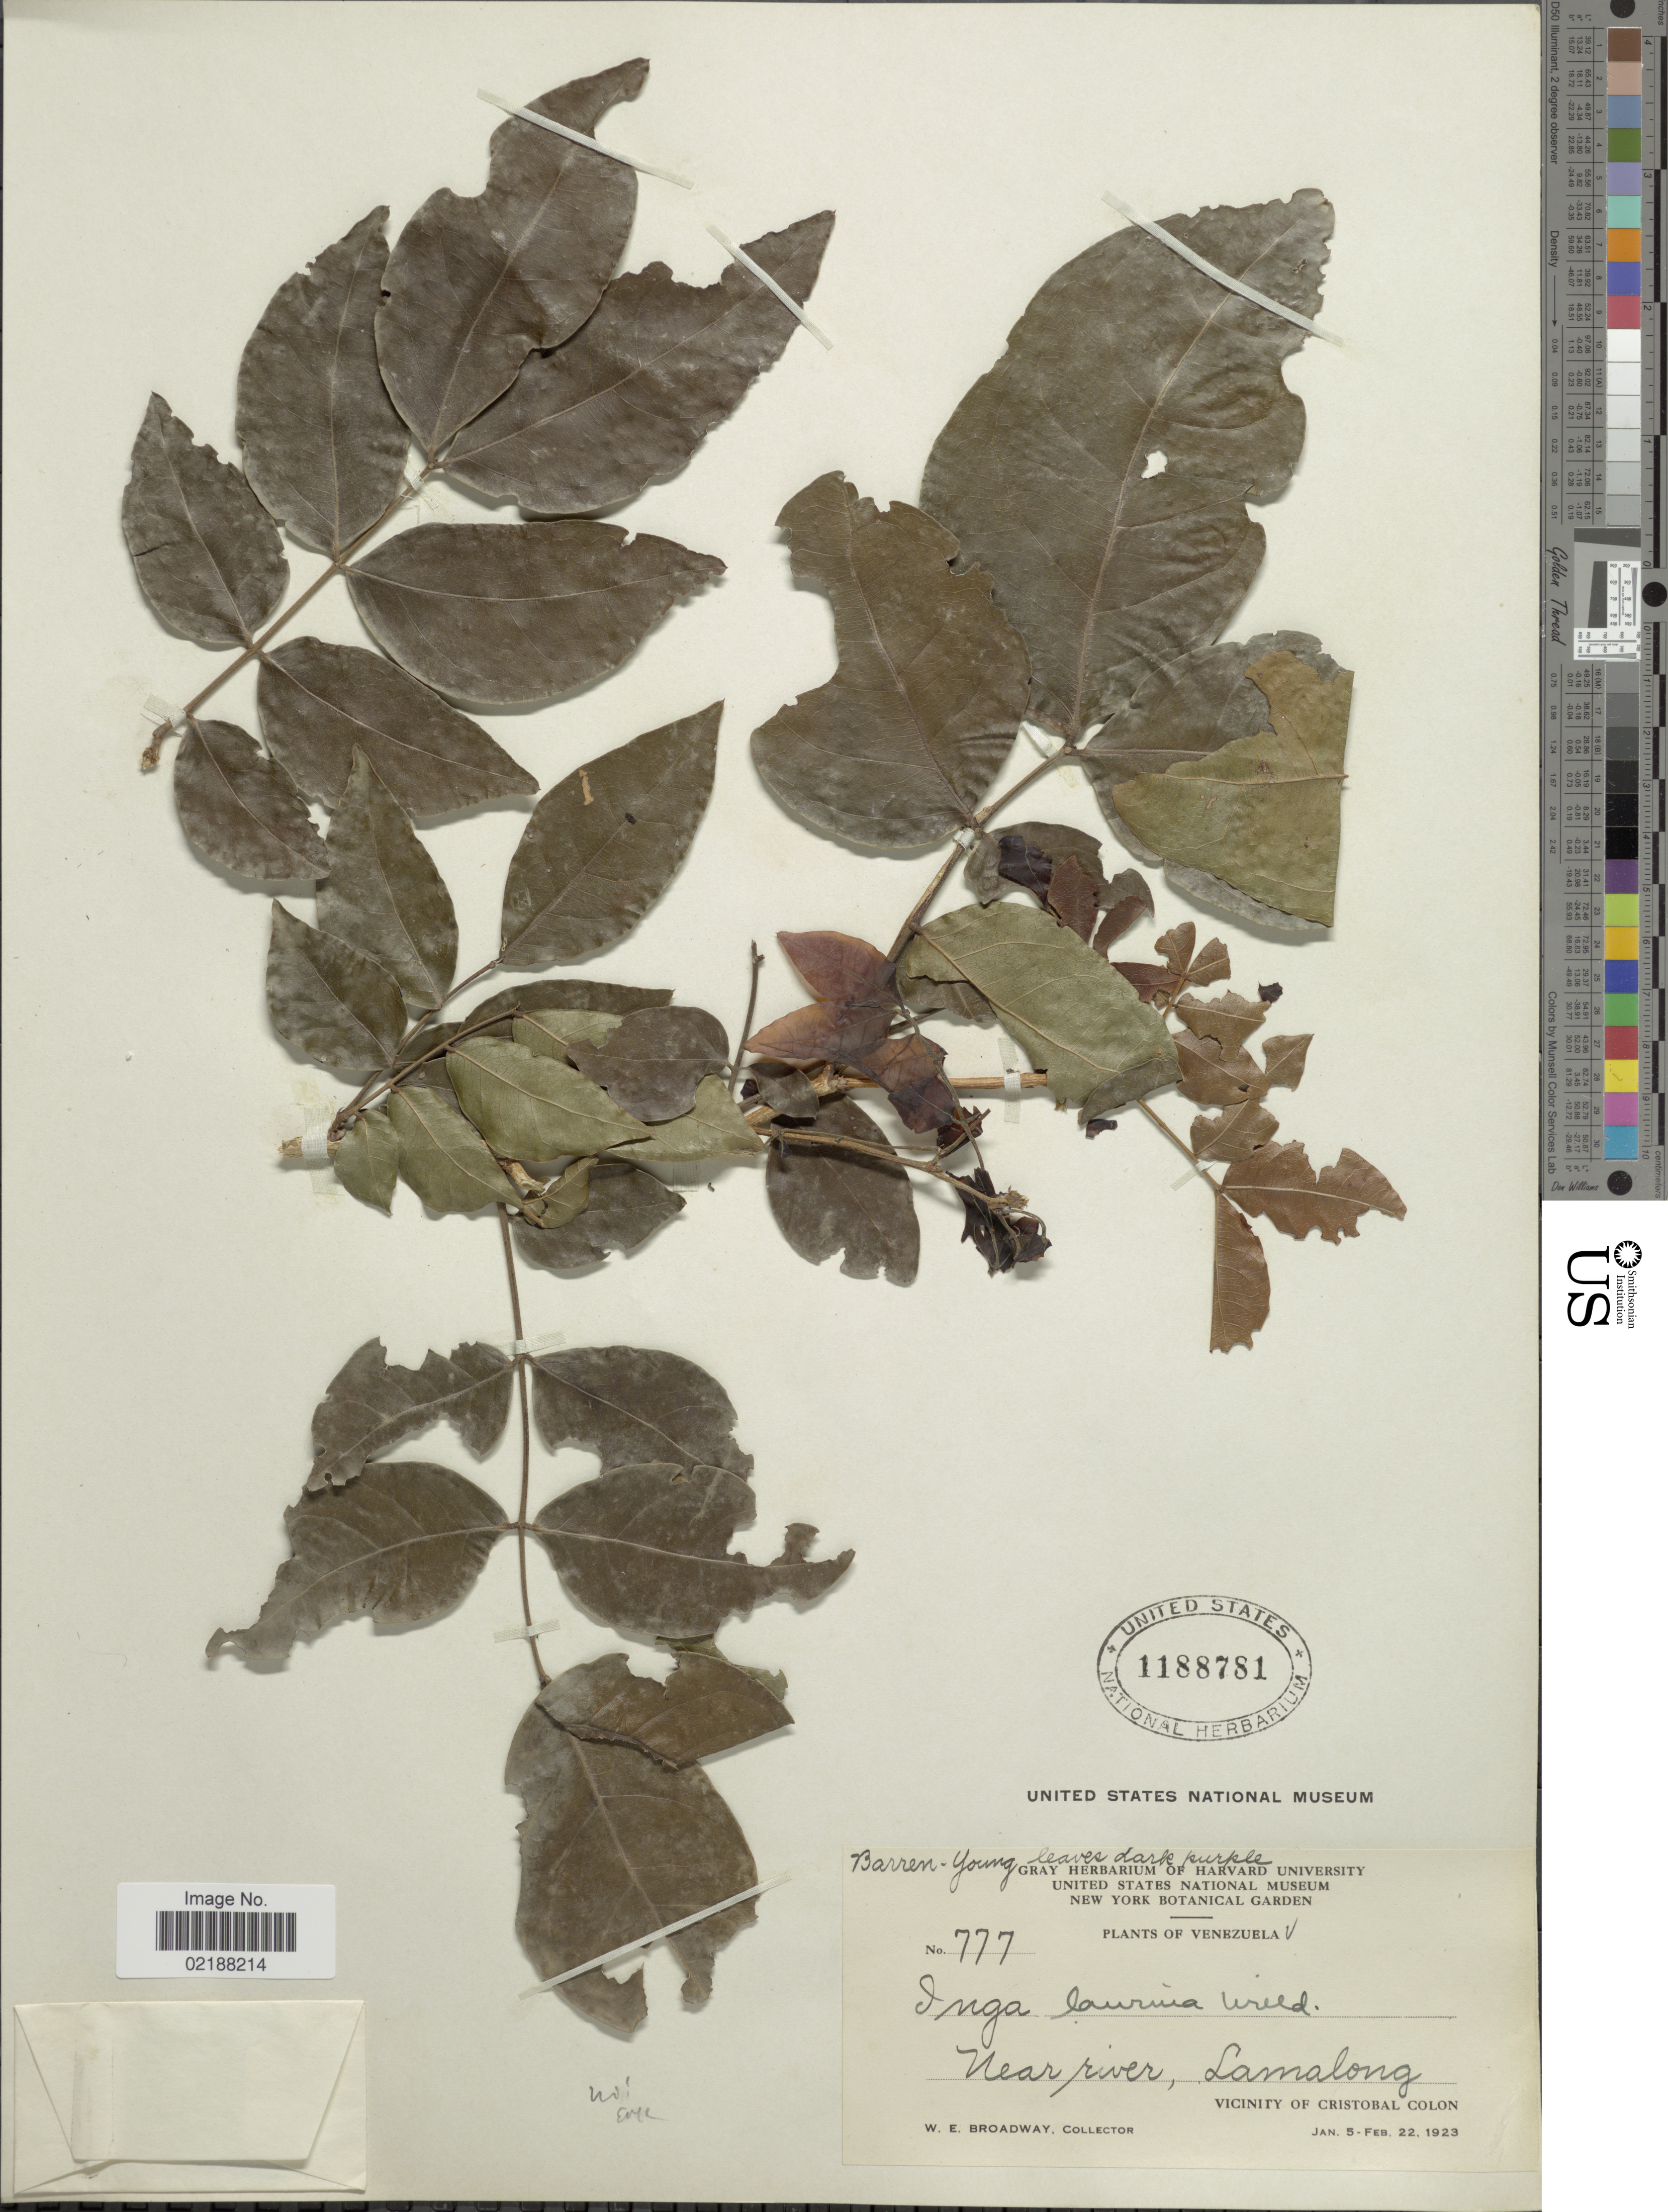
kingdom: Plantae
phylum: Tracheophyta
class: Magnoliopsida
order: Fabales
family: Fabaceae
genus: Inga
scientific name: Inga laurina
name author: (Sw.) Willd.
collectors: W. E. Broadway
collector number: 777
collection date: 1923-01-05/1923-02-22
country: Venezuela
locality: Near river, lamalong, Vicinity of Cristobal Colon.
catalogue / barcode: US 1188781